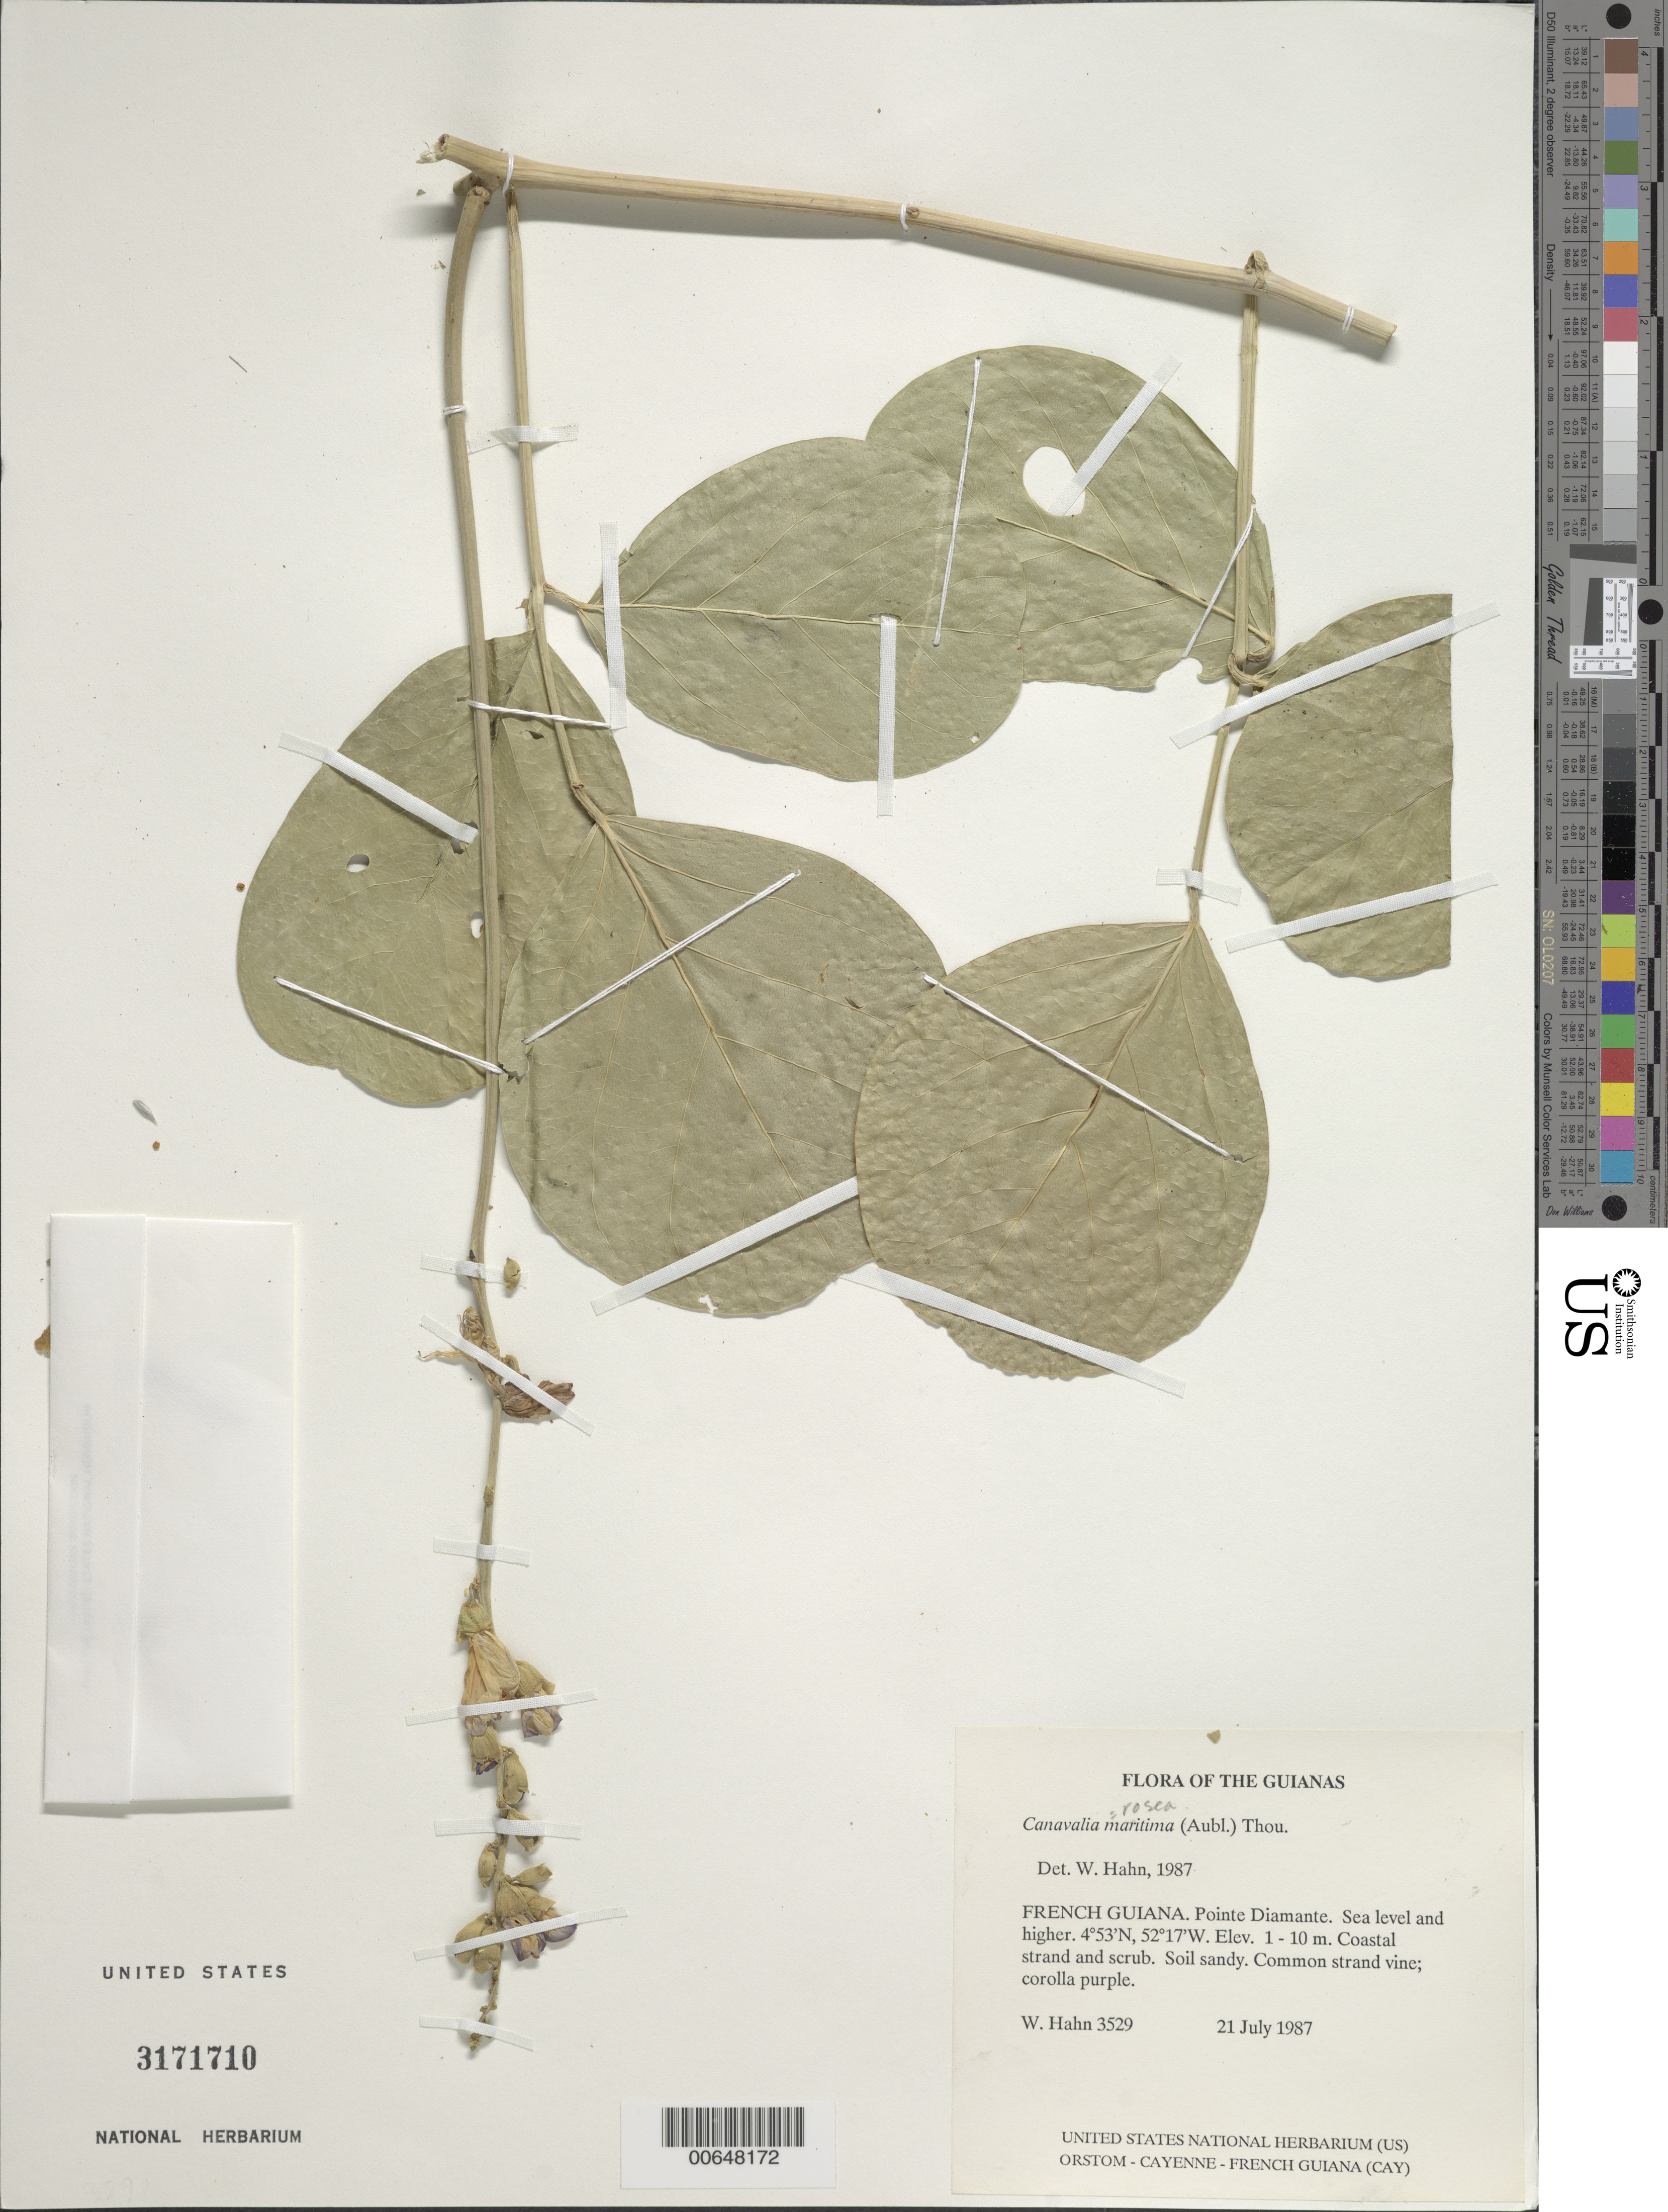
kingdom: Plantae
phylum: Tracheophyta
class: Magnoliopsida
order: Fabales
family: Fabaceae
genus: Canavalia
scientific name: Canavalia rosea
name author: (Sw.) DC.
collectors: W. Hahn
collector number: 3529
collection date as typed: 21 July 1987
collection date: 1987-07-21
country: French Guiana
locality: Pointe Diamante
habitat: Coastal strand and scrub. Soil sandy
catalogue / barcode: US 3171710